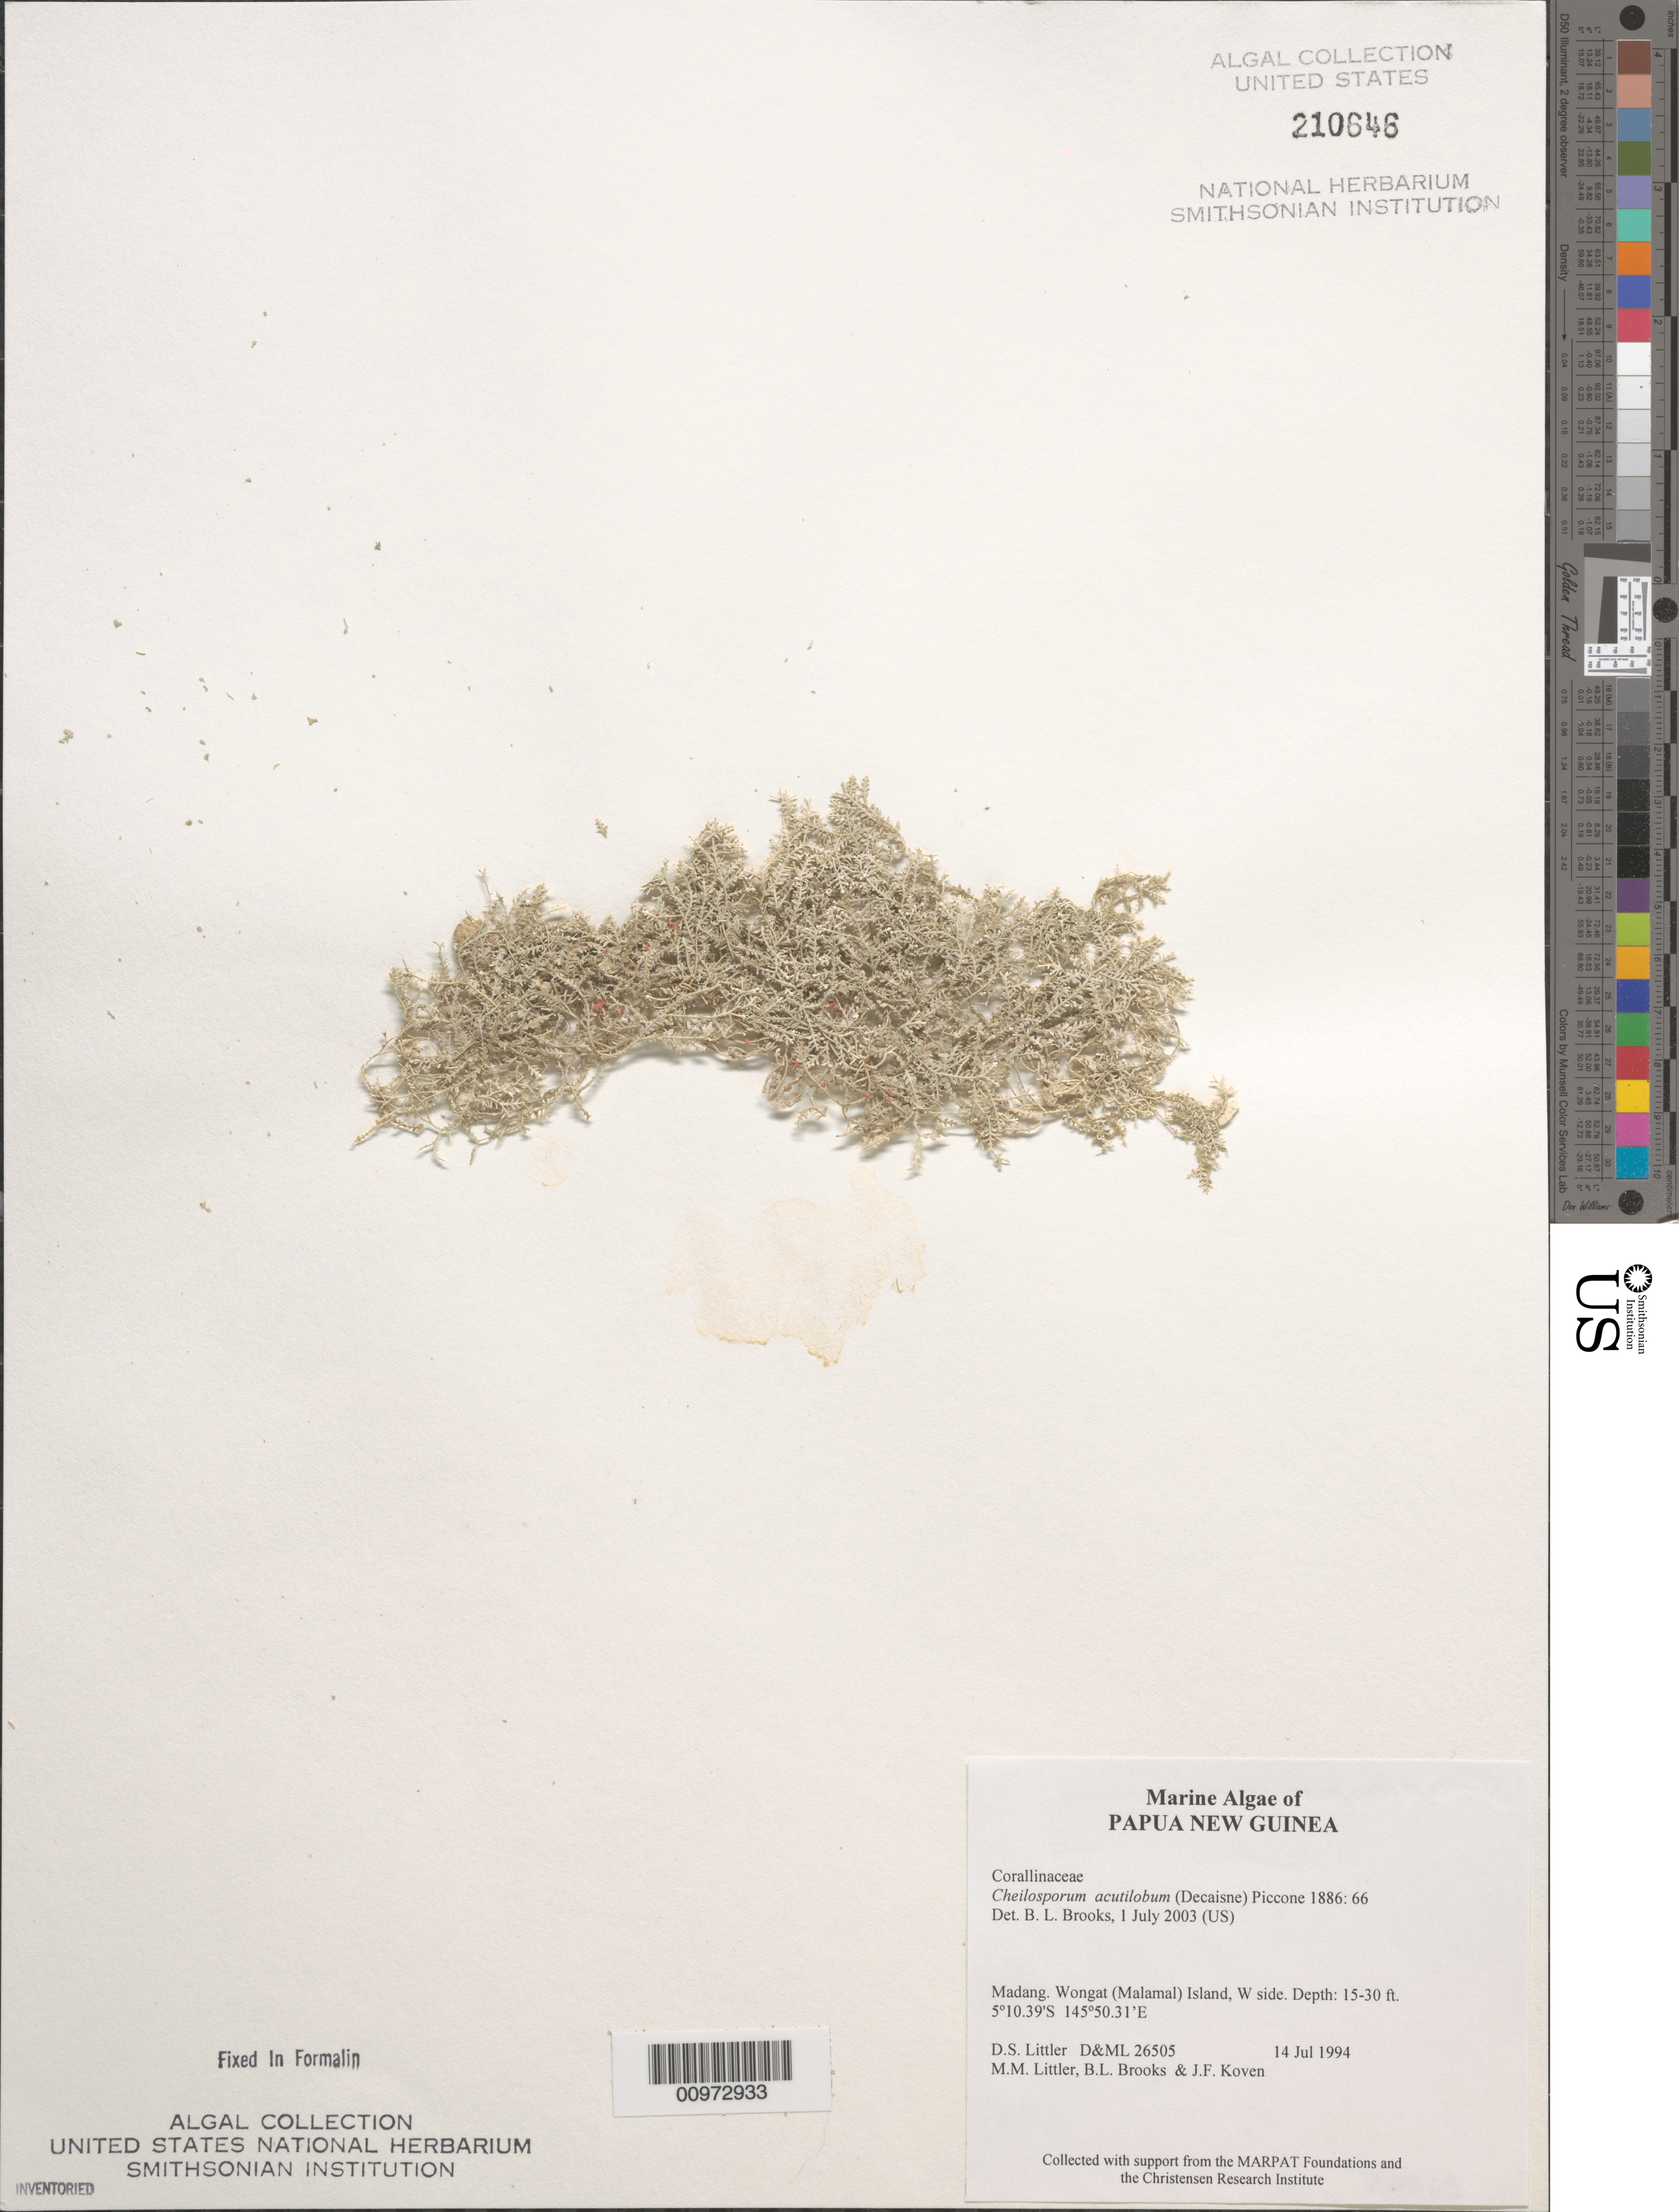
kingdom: Plantae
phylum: Rhodophyta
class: Florideophyceae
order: Corallinales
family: Corallinaceae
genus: Jania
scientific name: Jania acutiloba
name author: (Decne.) J.H. Kim et al.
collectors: D. S. Littler, M. M. Littler, B. Brooks & J. Koven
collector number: D&ML 26505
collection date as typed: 14 Jul 1994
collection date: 1994-07-14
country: Papua New Guinea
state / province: Madang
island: Wongat [Malamal]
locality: West side of island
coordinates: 5 10.39'S, 145 50.31'E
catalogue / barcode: US 210646